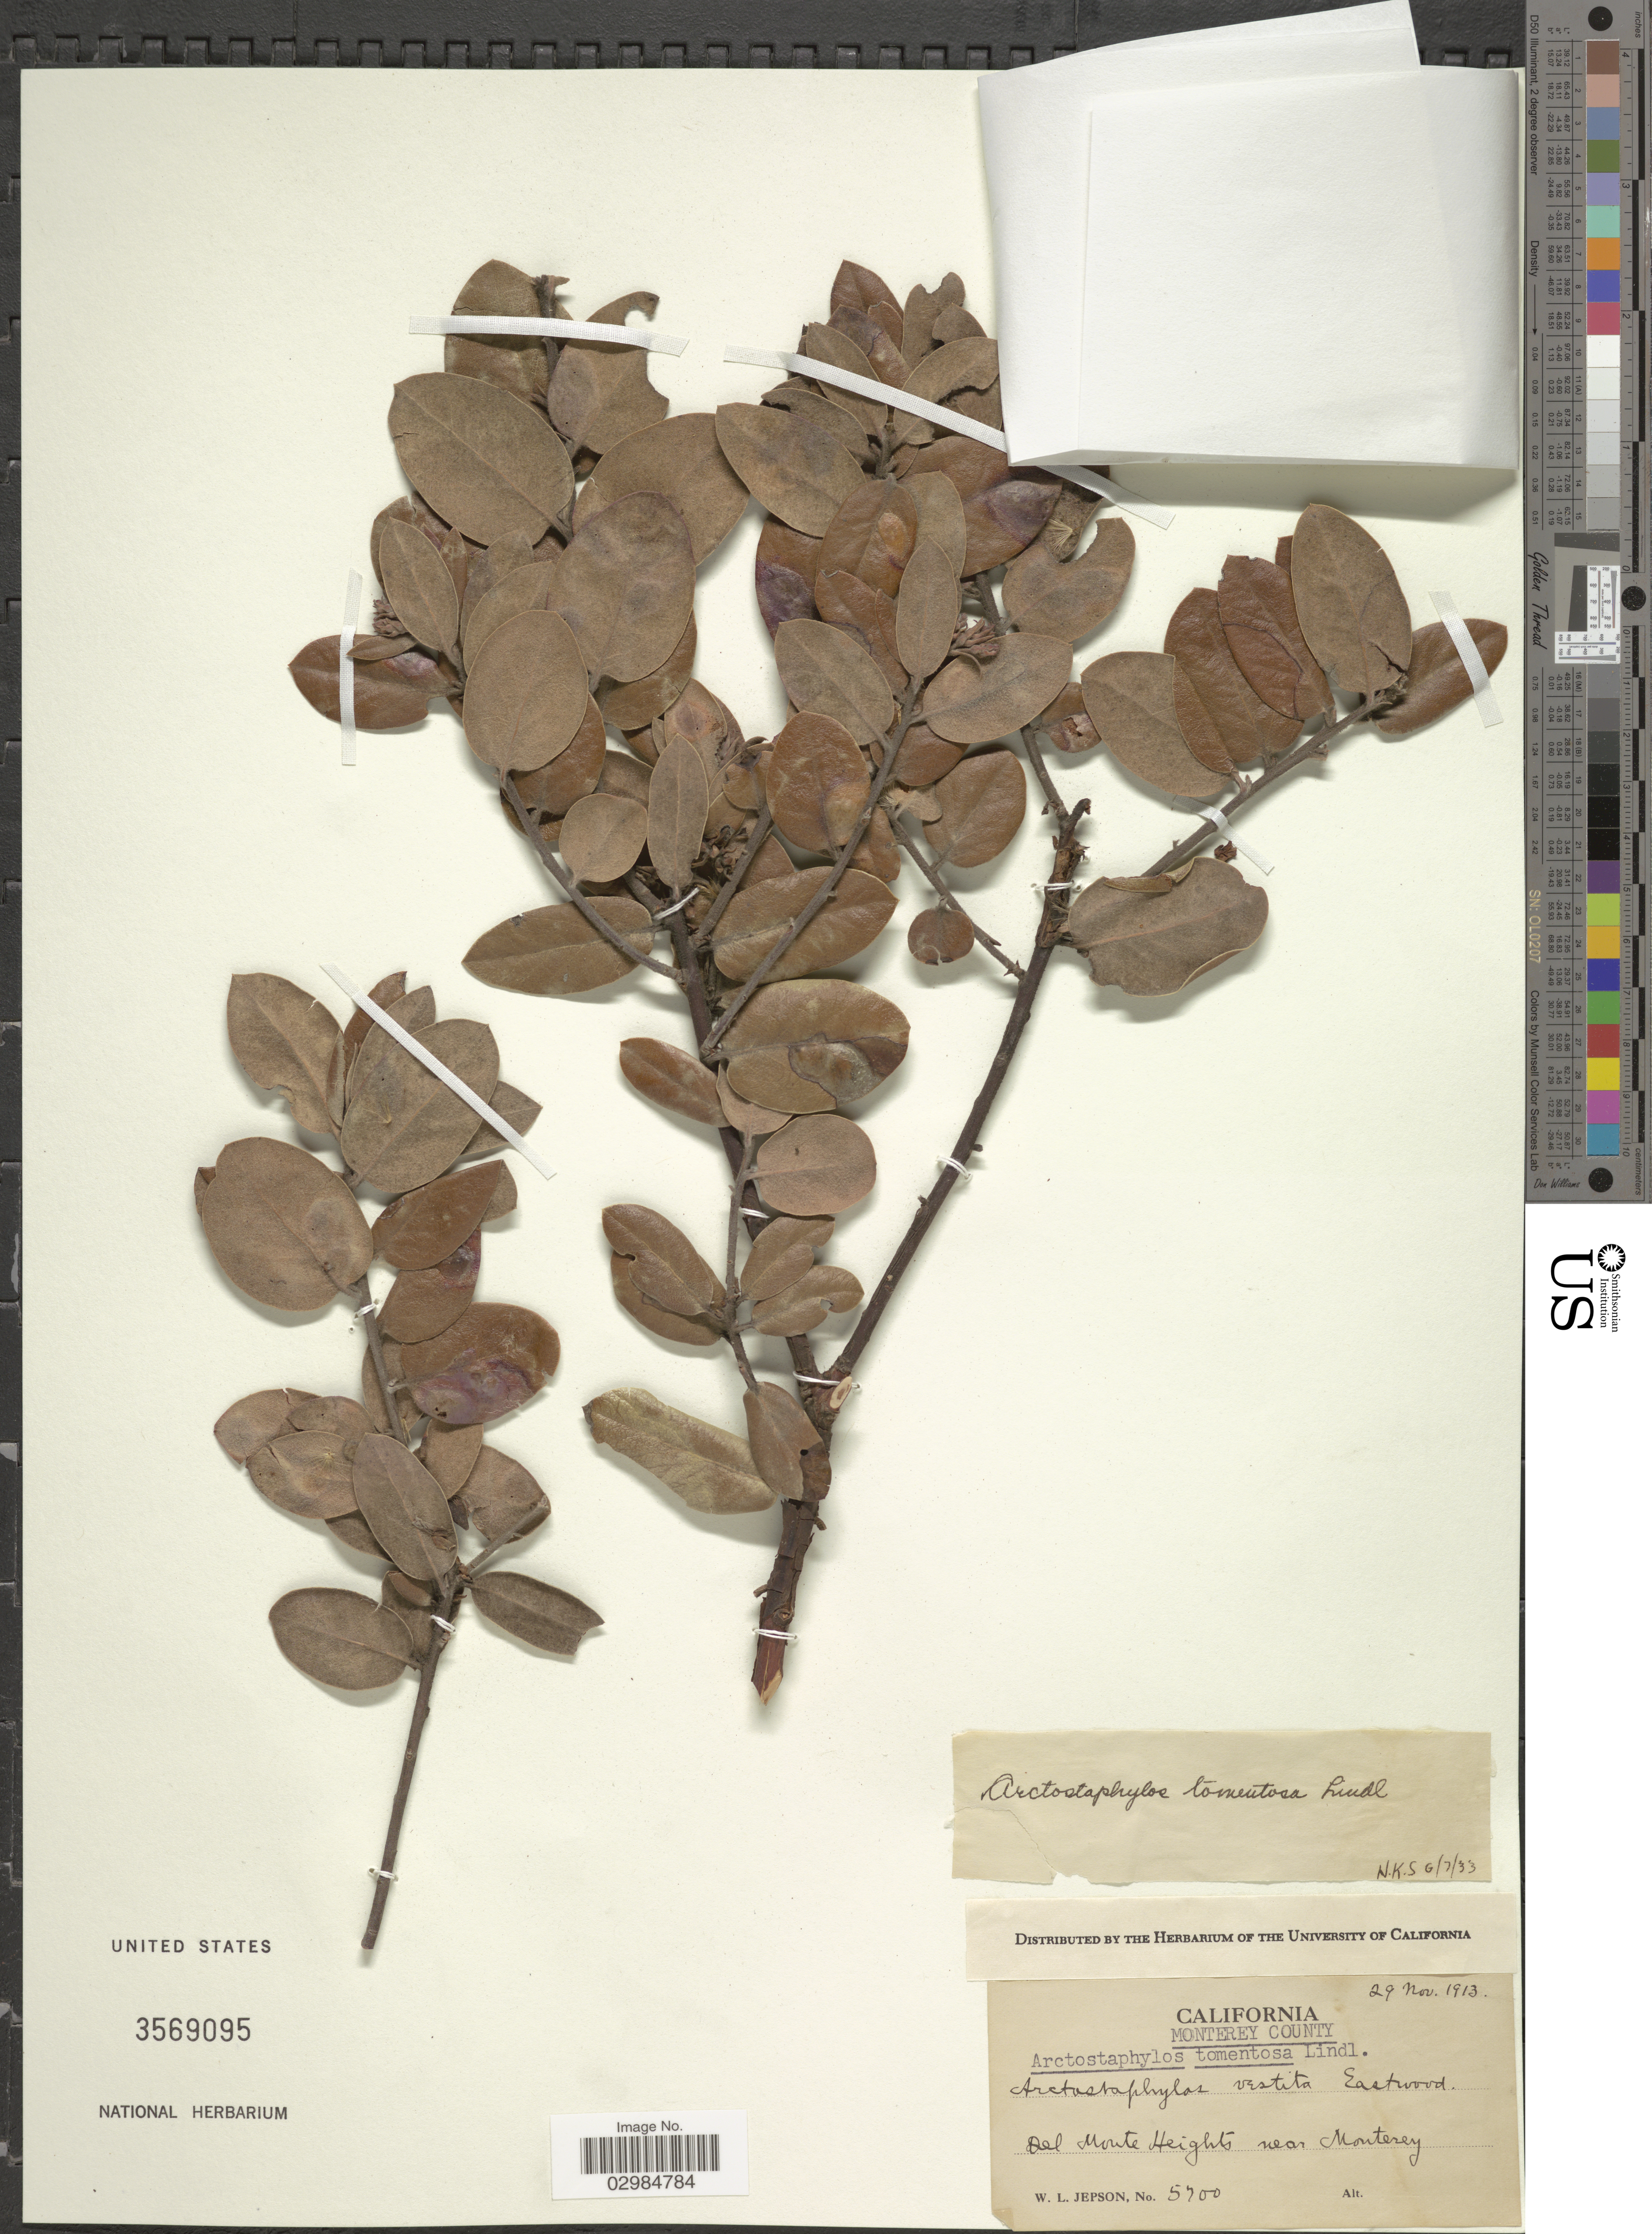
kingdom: Plantae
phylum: Tracheophyta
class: Magnoliopsida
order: Ericales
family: Ericaceae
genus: Arctostaphylos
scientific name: Arctostaphylos tomentosa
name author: (Pursh) Lindl.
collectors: W. L. Jepson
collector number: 5700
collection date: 1913-11-29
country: United States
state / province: California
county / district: Monterey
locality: Monterey County. Del Monte Heights near Monterey.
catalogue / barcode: US 3569095